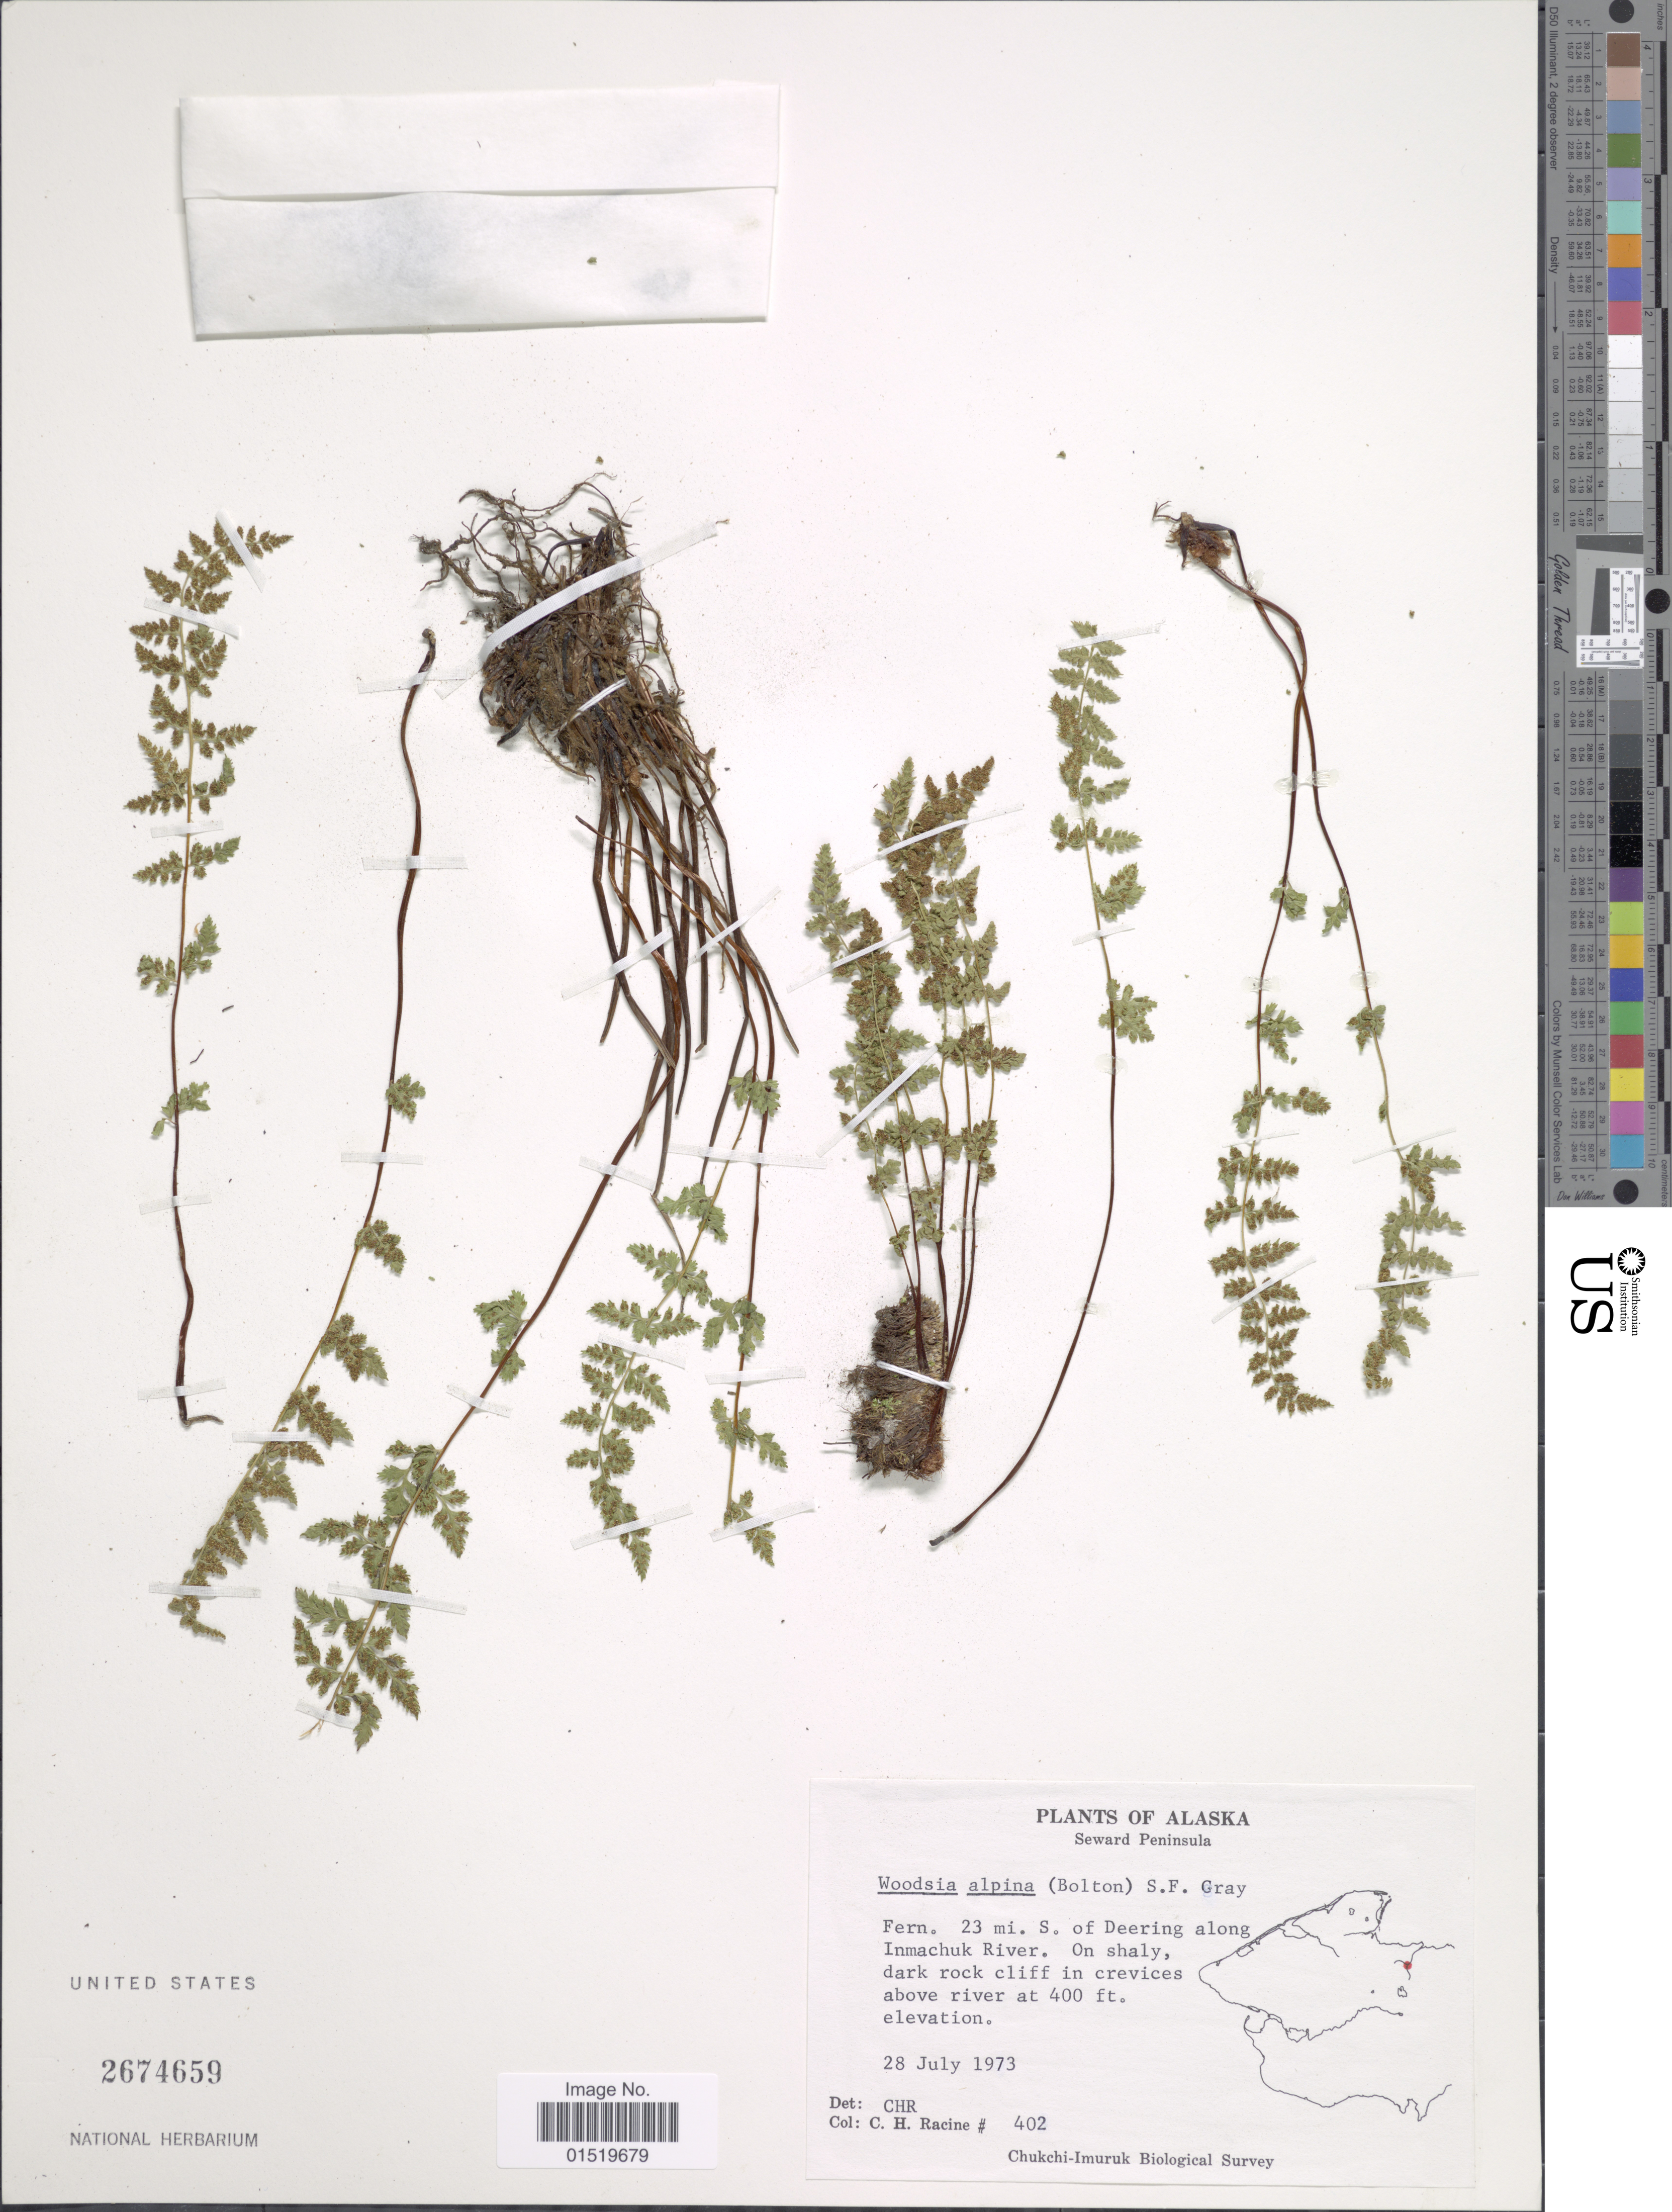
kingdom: Plantae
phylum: Tracheophyta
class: Polypodiopsida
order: Polypodiales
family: Woodsiaceae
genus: Woodsia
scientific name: Woodsia alpina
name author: (Bolton) S.F. Gray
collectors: C. Racine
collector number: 402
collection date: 1973-07-28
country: United States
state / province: Alaska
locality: Seward Peninsula, 23 mi S. of Deering along Inmachuk River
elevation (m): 122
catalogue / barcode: US 2674659